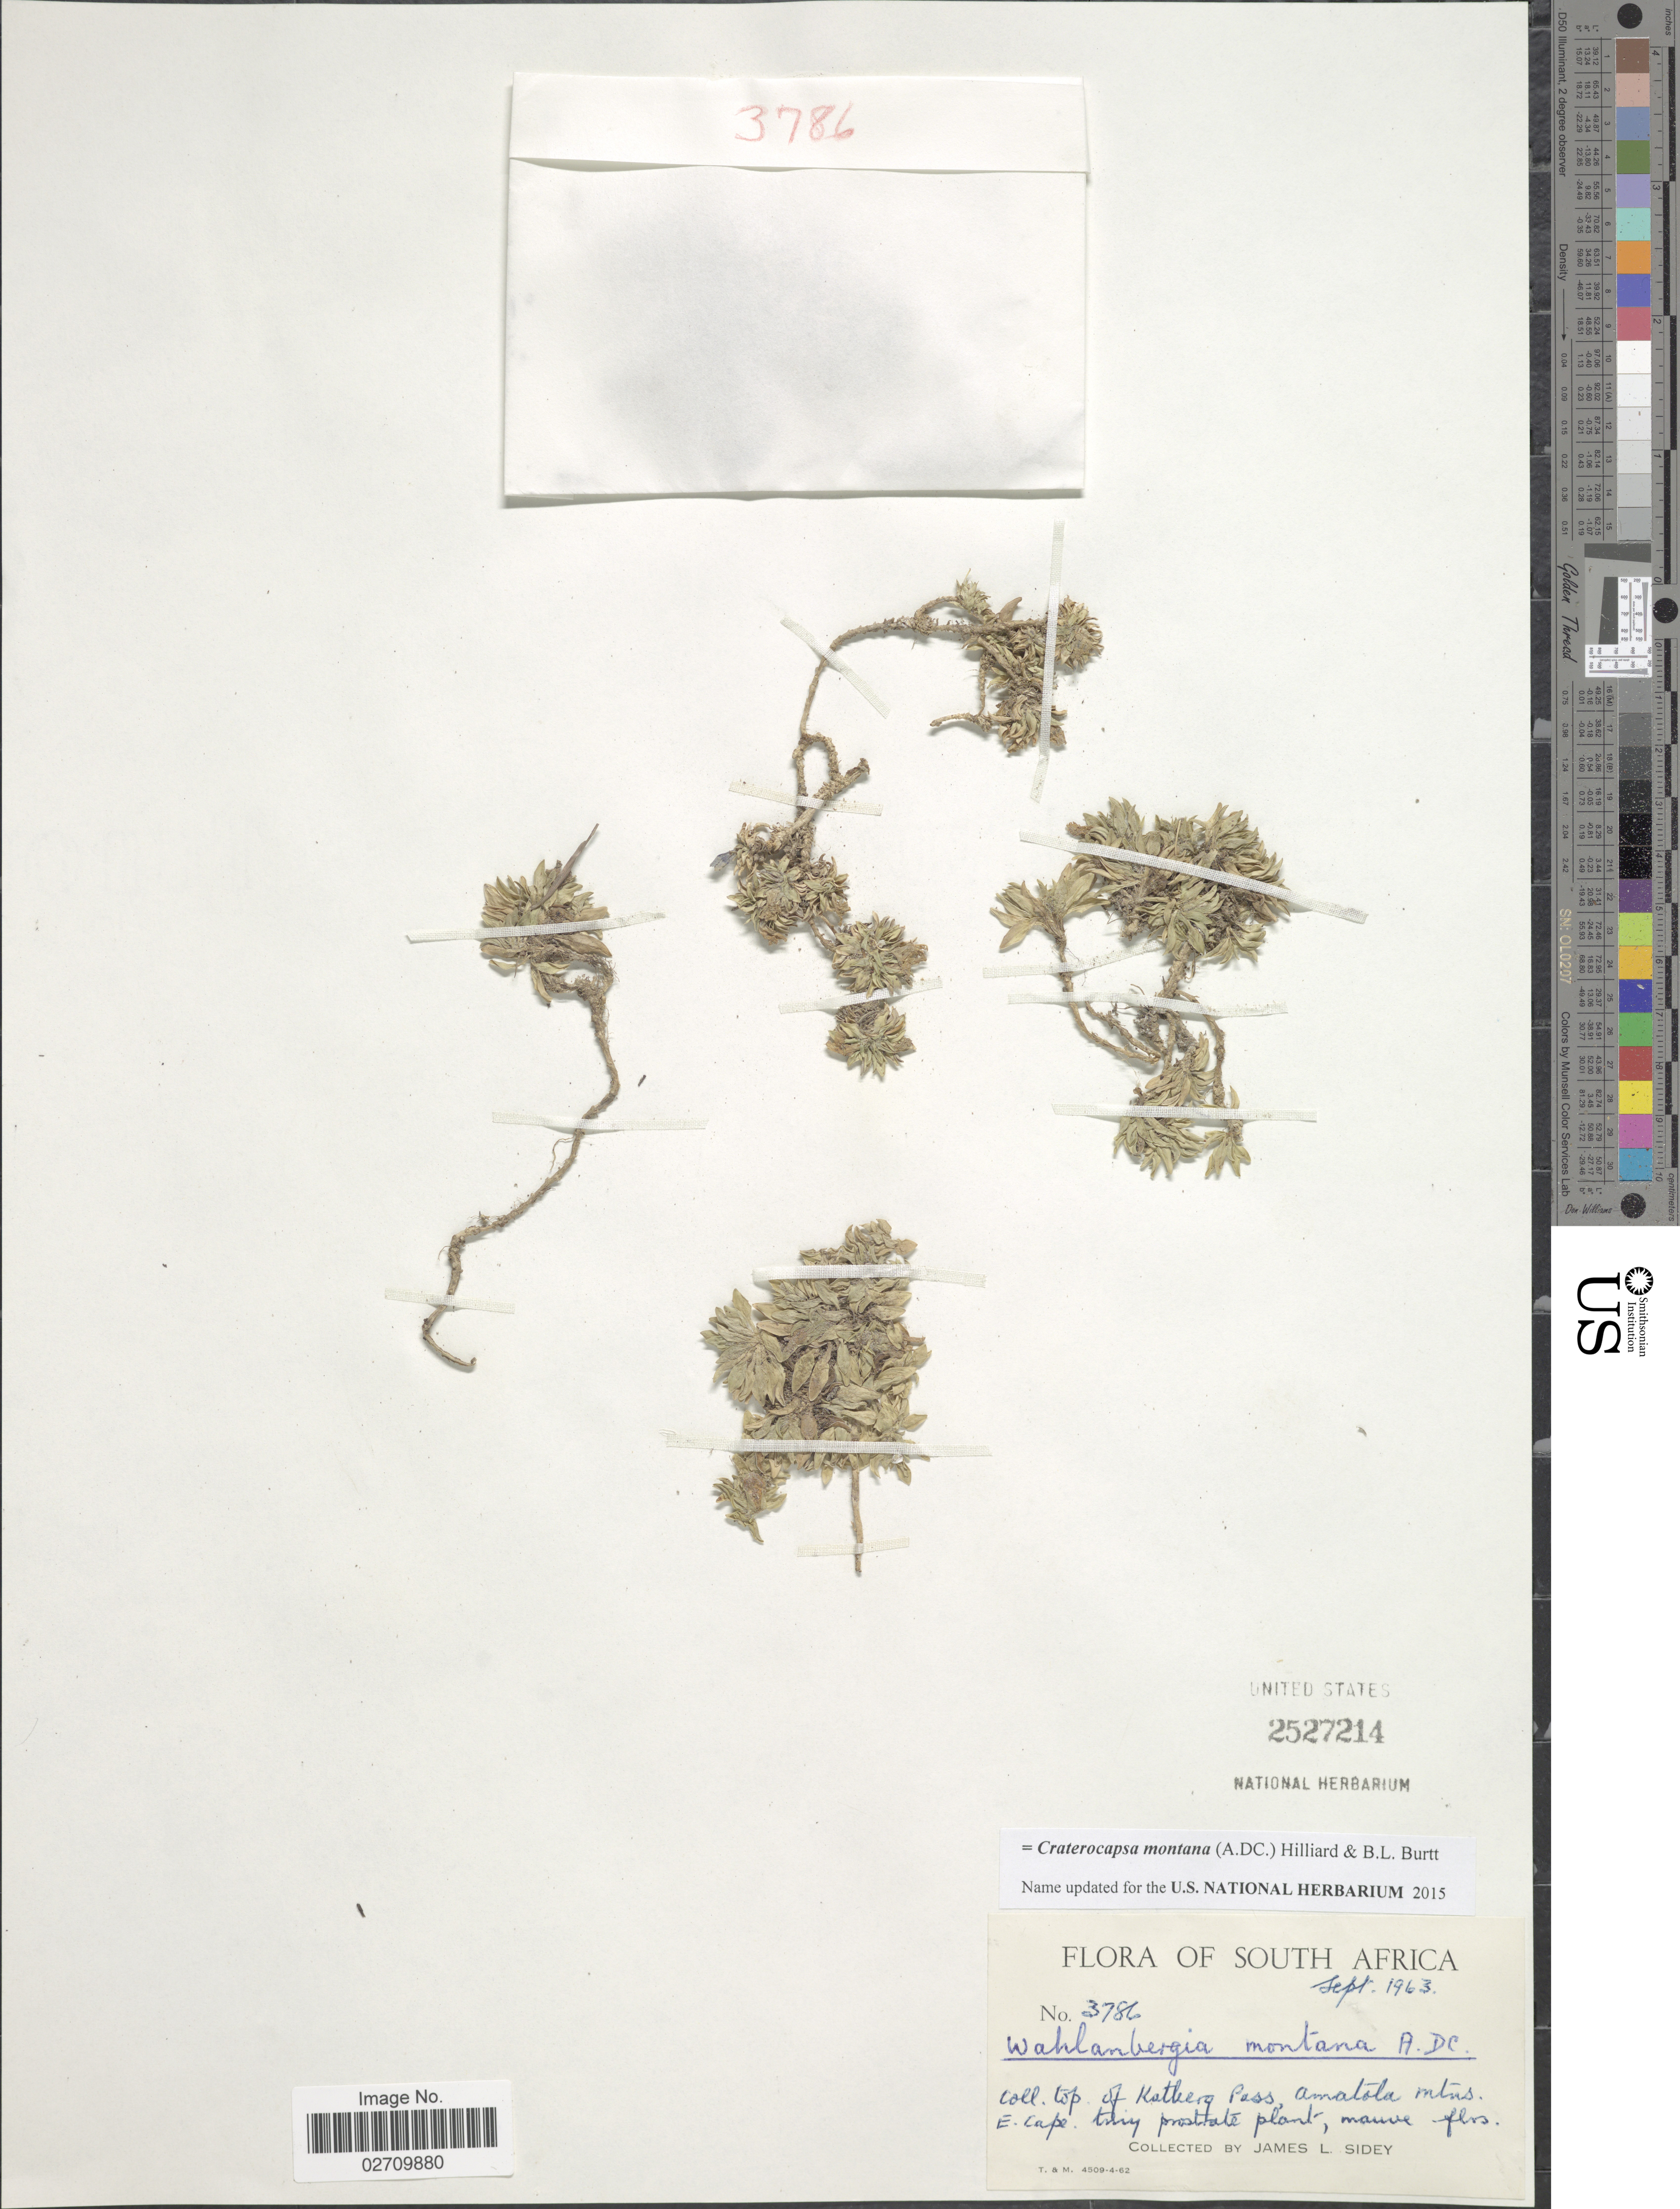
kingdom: Plantae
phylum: Tracheophyta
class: Magnoliopsida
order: Asterales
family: Campanulaceae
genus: Craterocapsa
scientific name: Craterocapsa montana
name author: (A. DC.) Hilliard & B.L. Burtt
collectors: J. L. Sidey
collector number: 3786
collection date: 1963-09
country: South Africa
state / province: Eastern Cape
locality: Top of Katberg Pass, Amatola mtns., E. Cape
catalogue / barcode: US 2527214